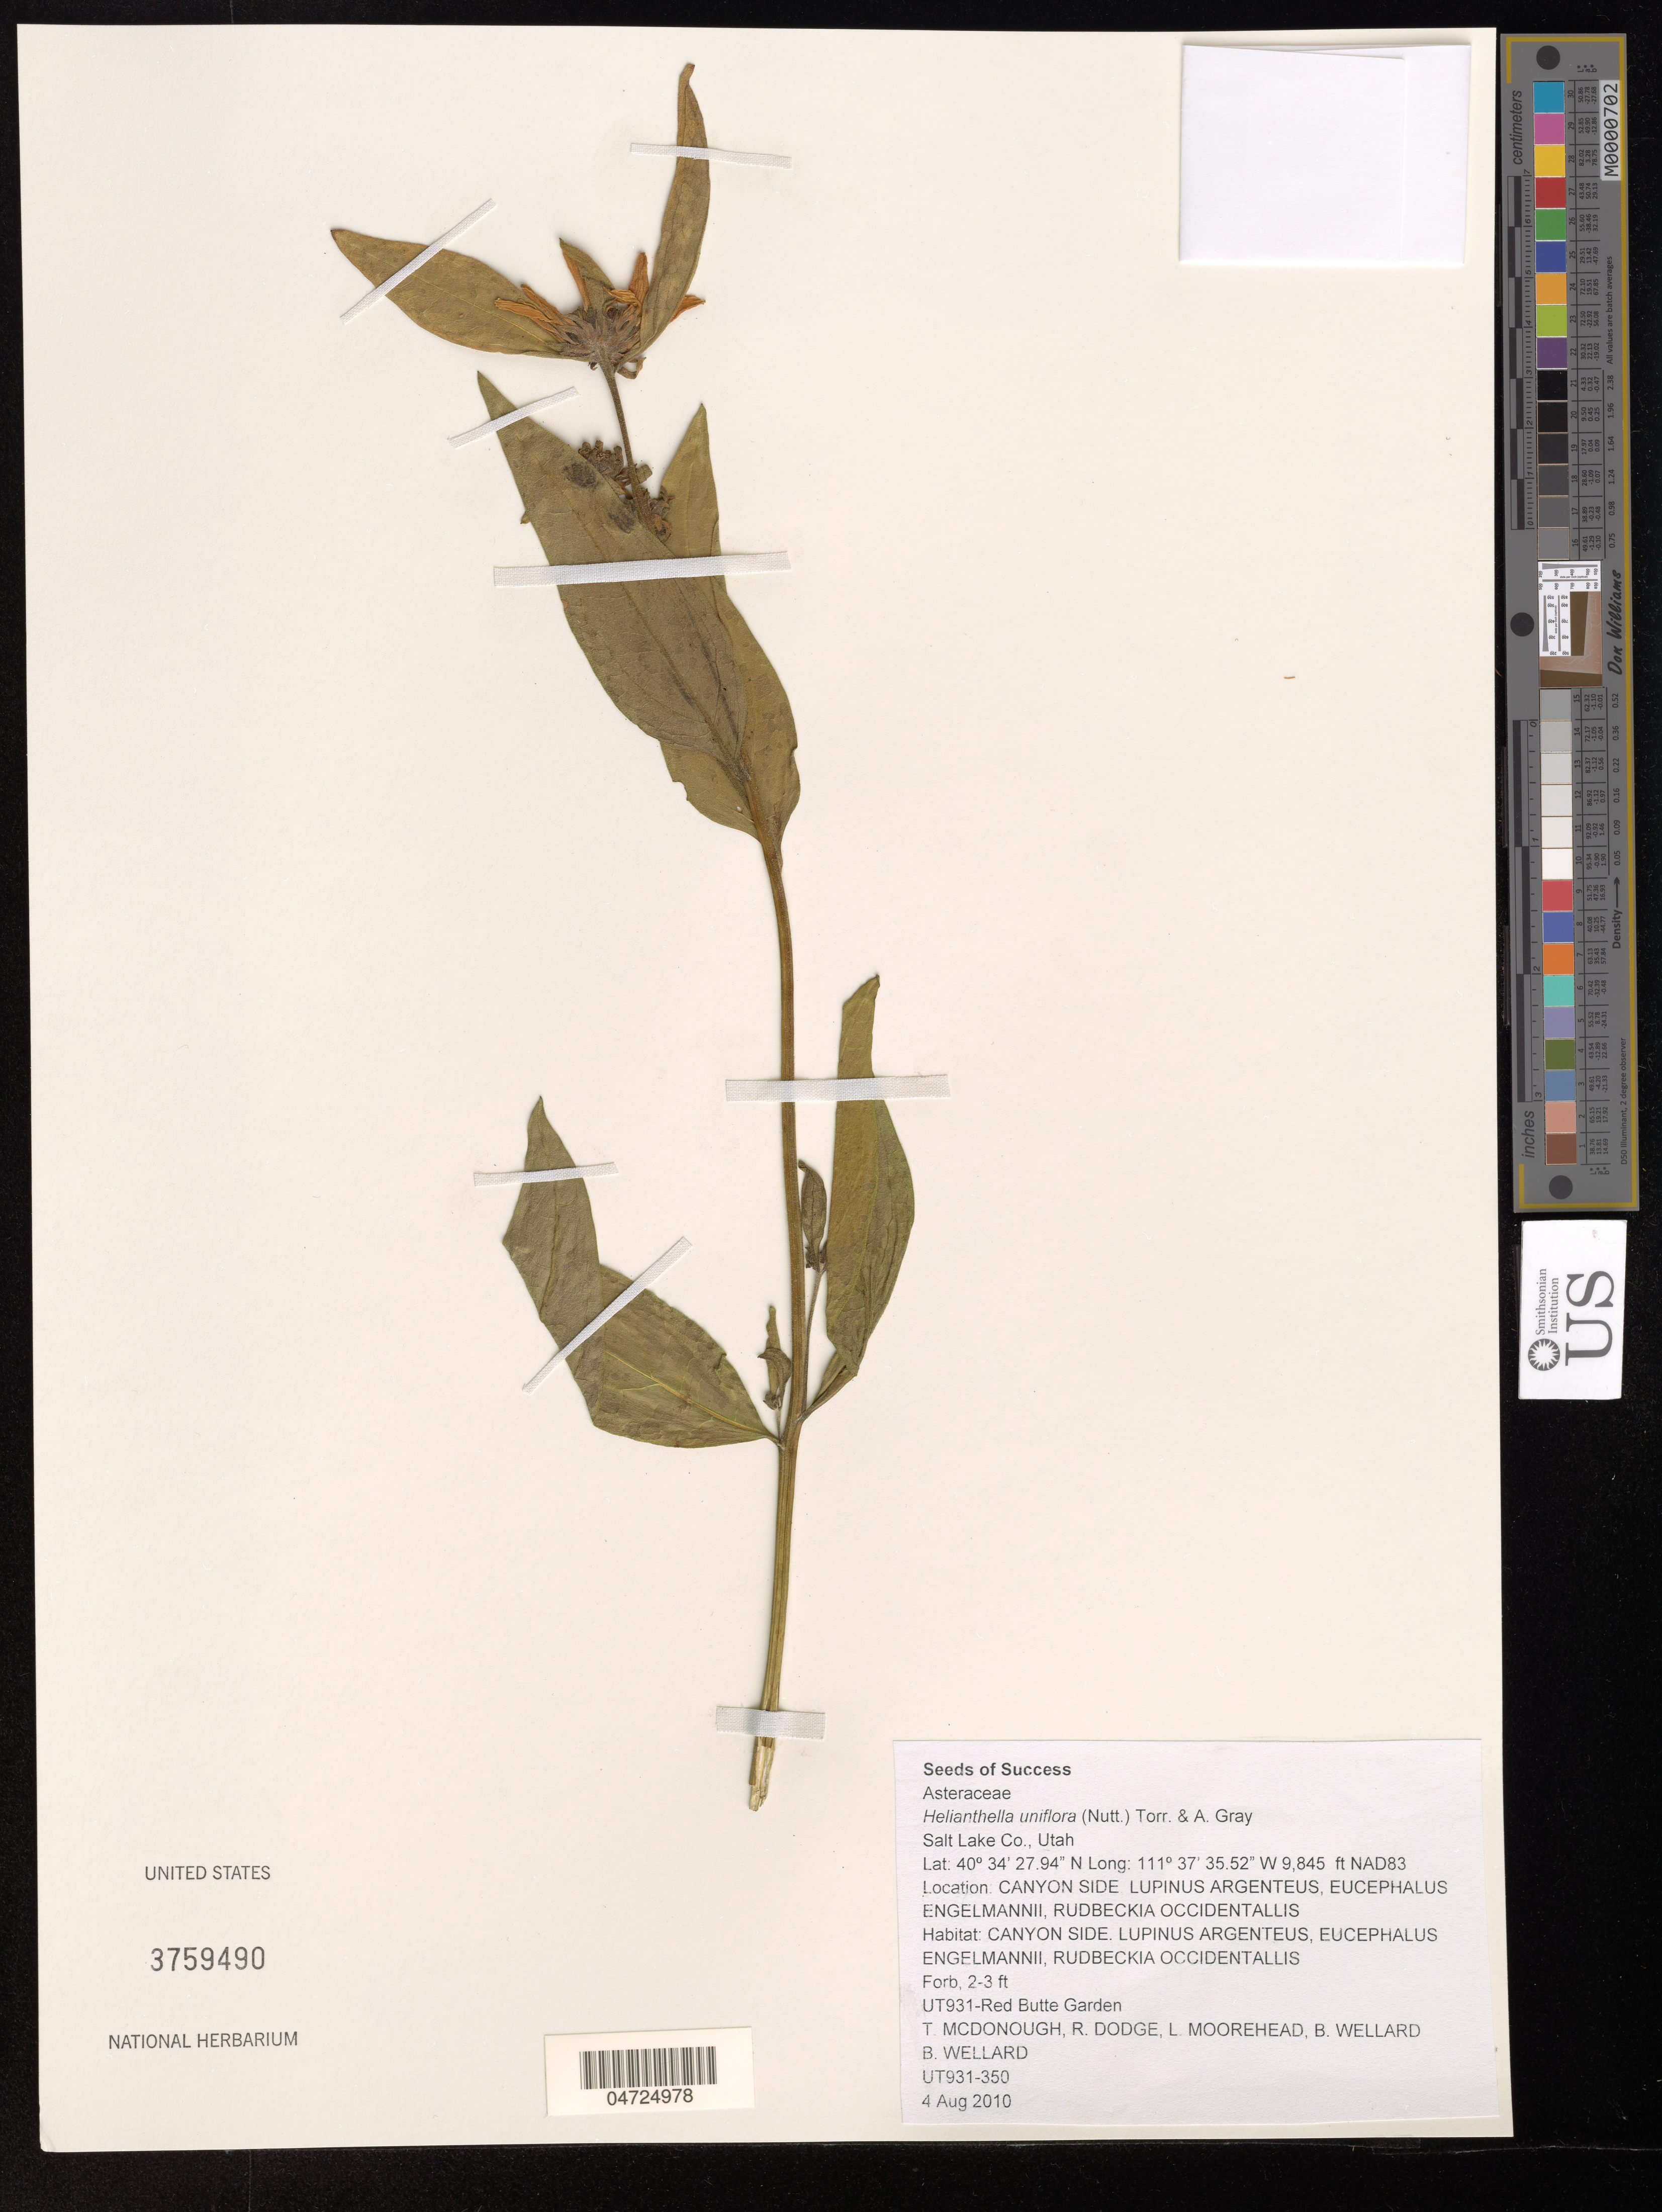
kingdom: Plantae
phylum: Tracheophyta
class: Magnoliopsida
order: Asterales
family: Asteraceae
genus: Helianthella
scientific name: Helianthella uniflora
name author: Torr. & A. Gray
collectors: T. McDonough, R. Dodge, L. Moorehead & B. Wellard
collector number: UT931-350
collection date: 2010-08-04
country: United States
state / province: Utah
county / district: Salt Lake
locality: Salt Lake Co. NAD83. Canyon side. UT931-Red Butte Garden.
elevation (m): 3001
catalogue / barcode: US 3759490